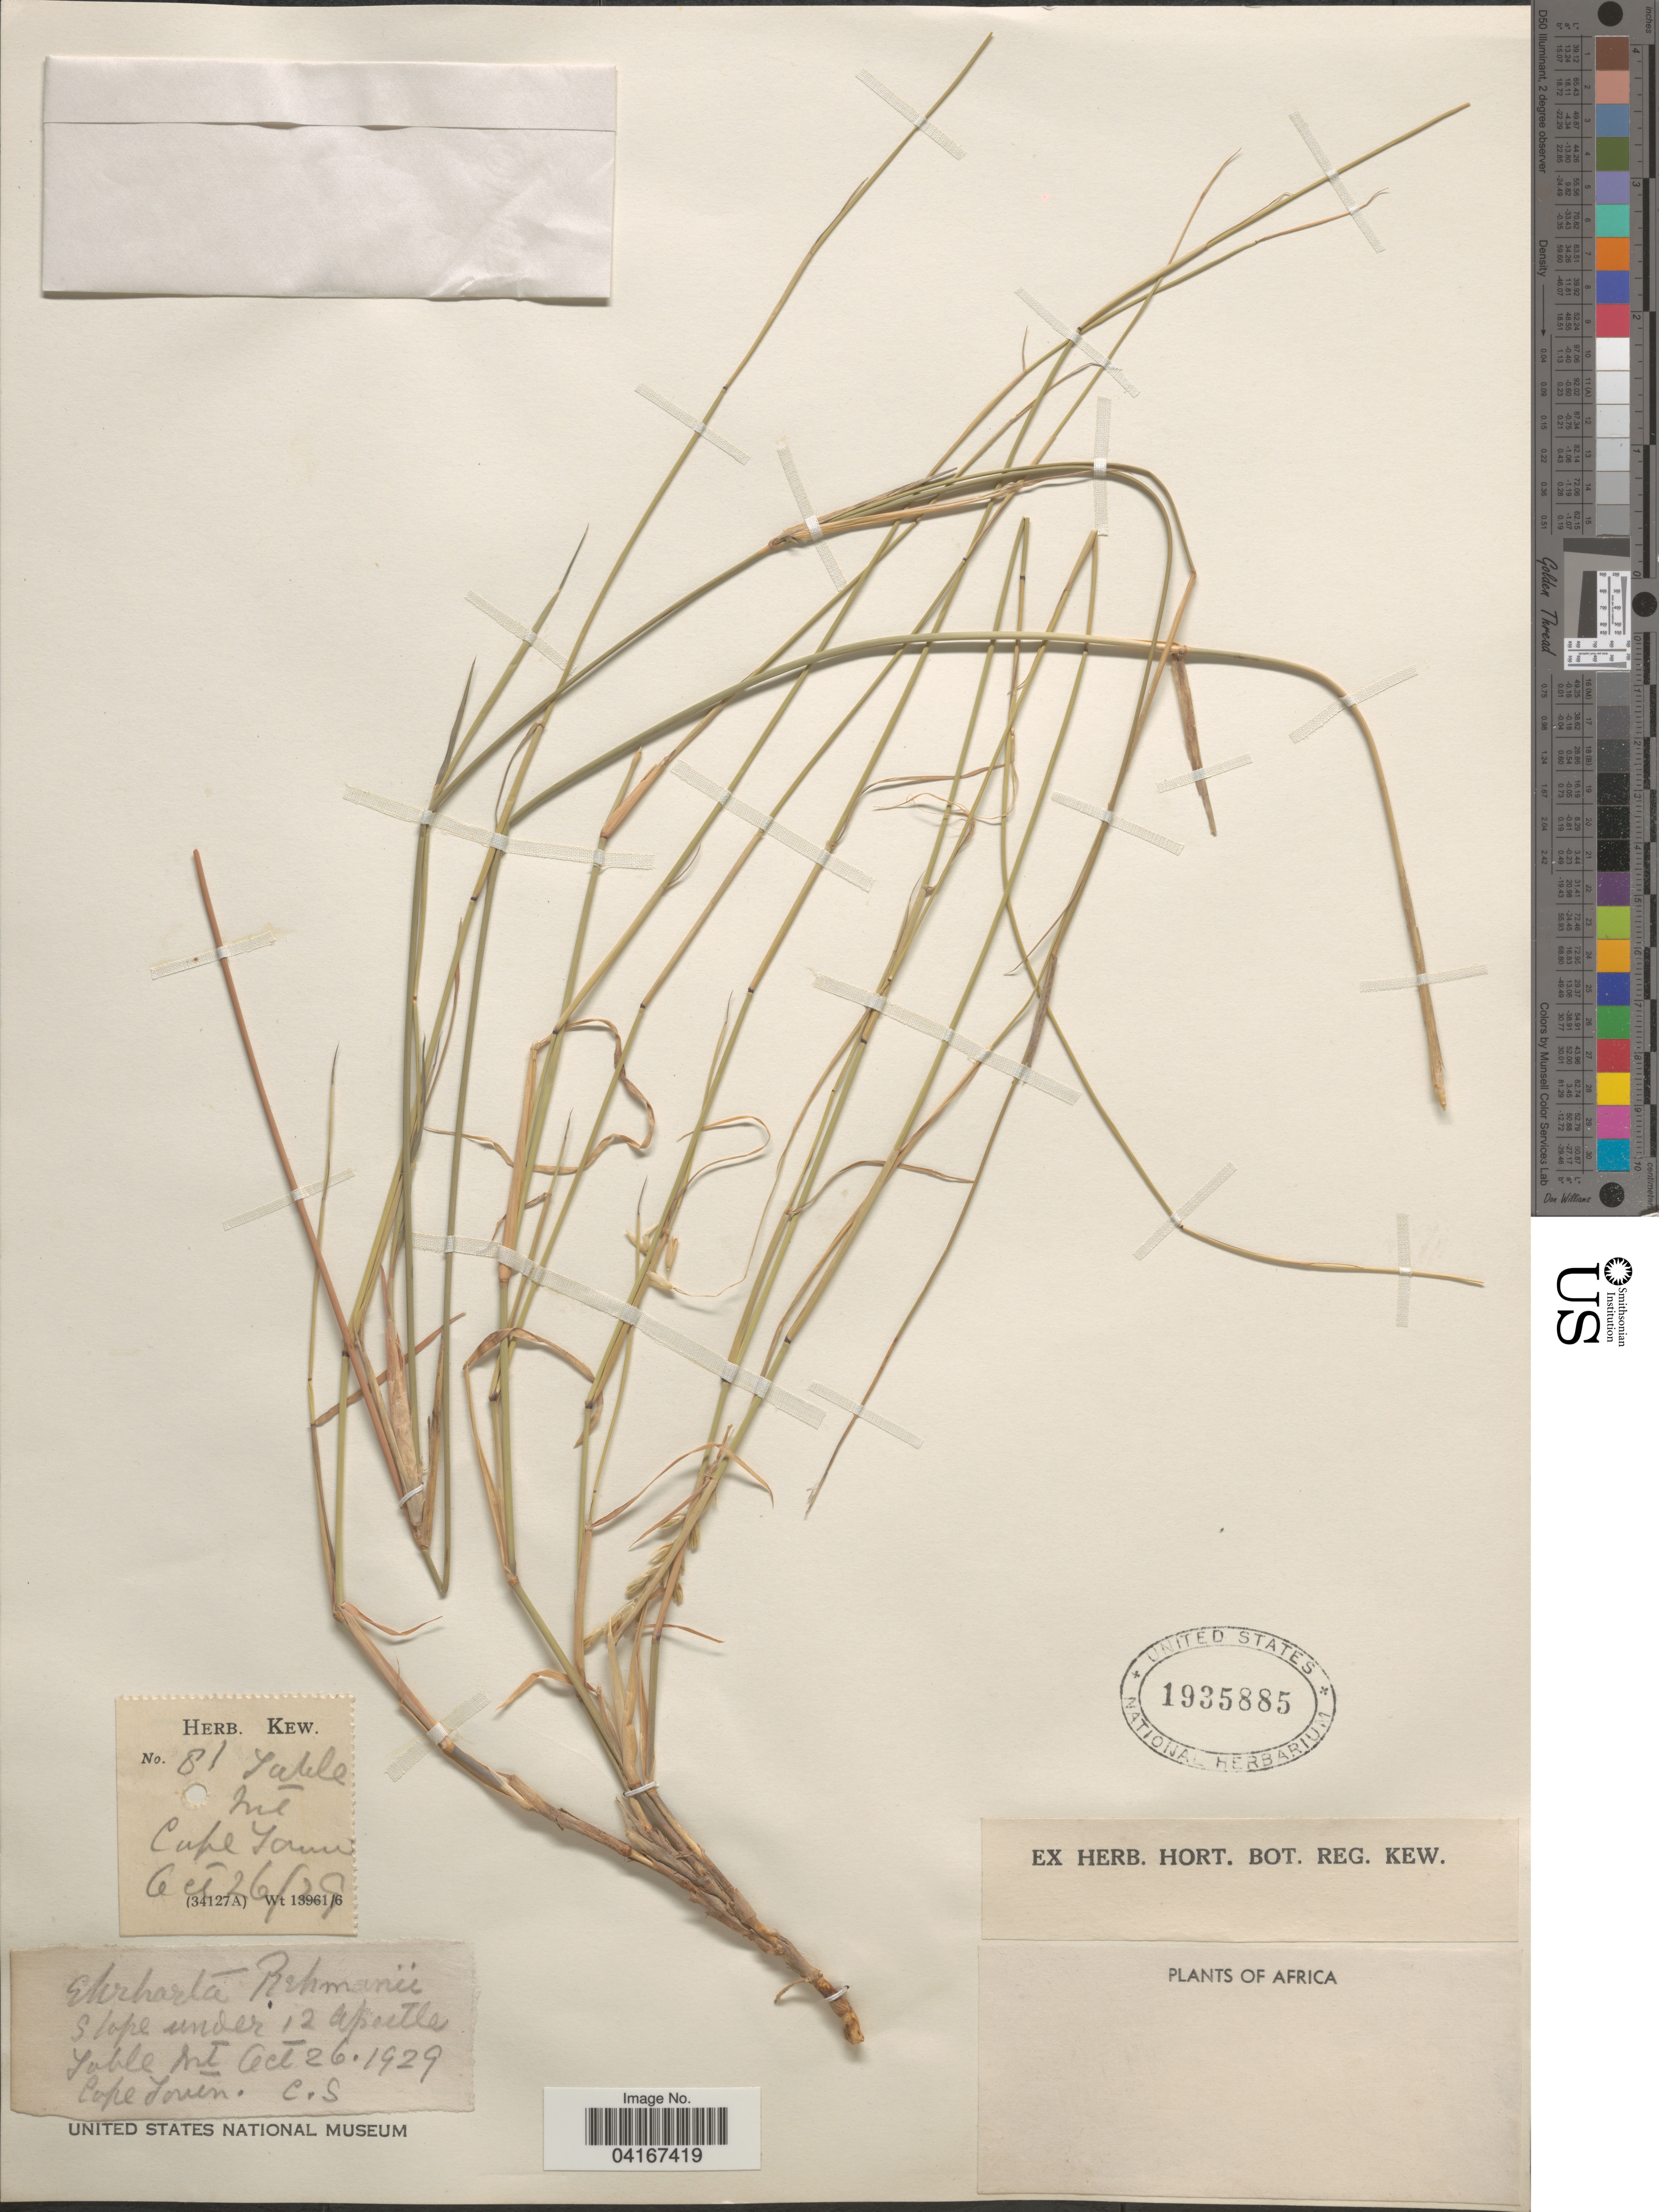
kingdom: Plantae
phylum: Tracheophyta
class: Liliopsida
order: Poales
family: Poaceae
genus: Ehrharta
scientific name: Ehrharta rehmannii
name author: Stapf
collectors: C. S.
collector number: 81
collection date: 1929-10-26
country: South Africa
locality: Table Mt. Cape Town. Africa.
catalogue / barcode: US 1935885